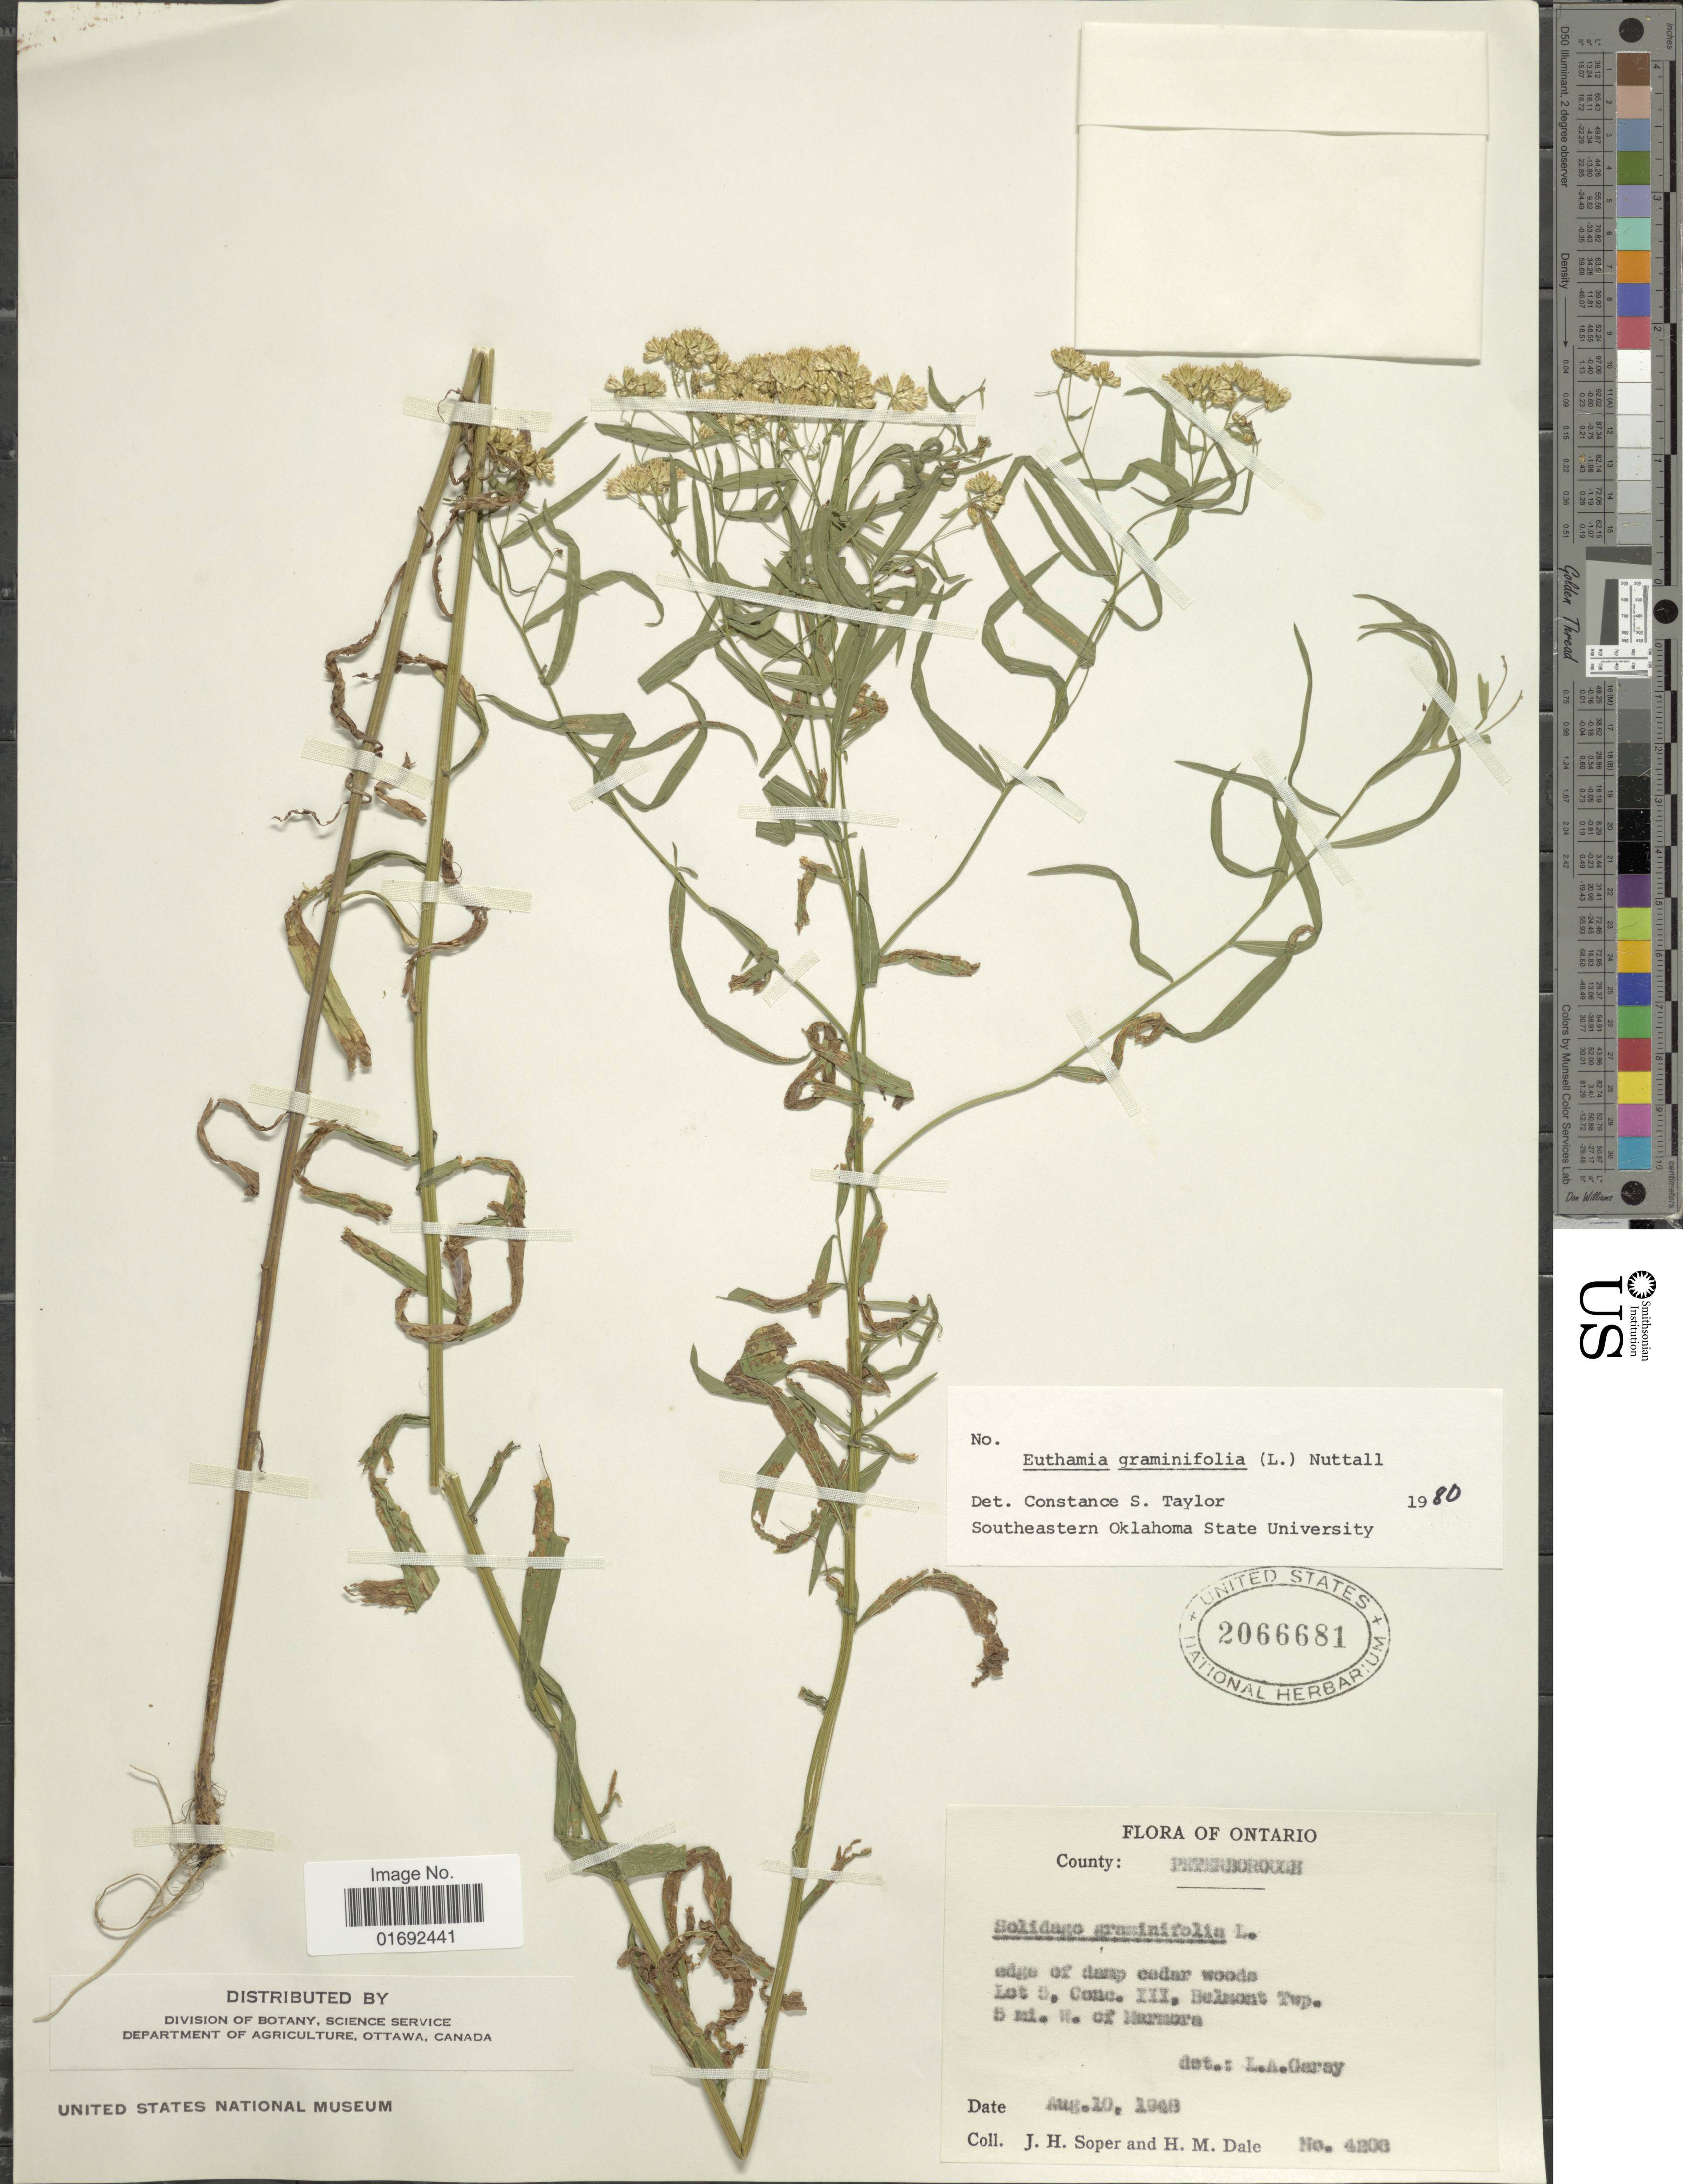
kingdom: Plantae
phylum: Tracheophyta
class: Magnoliopsida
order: Asterales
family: Asteraceae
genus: Euthamia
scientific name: Euthamia graminifolia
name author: (L.) Nutt.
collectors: J. H. Soper & H. M. Dale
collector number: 4203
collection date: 1948-08-10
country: Canada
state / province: Ontario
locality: County Peterborough, Belmont Twp. 5 mi. W of Marmora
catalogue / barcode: US 2066681